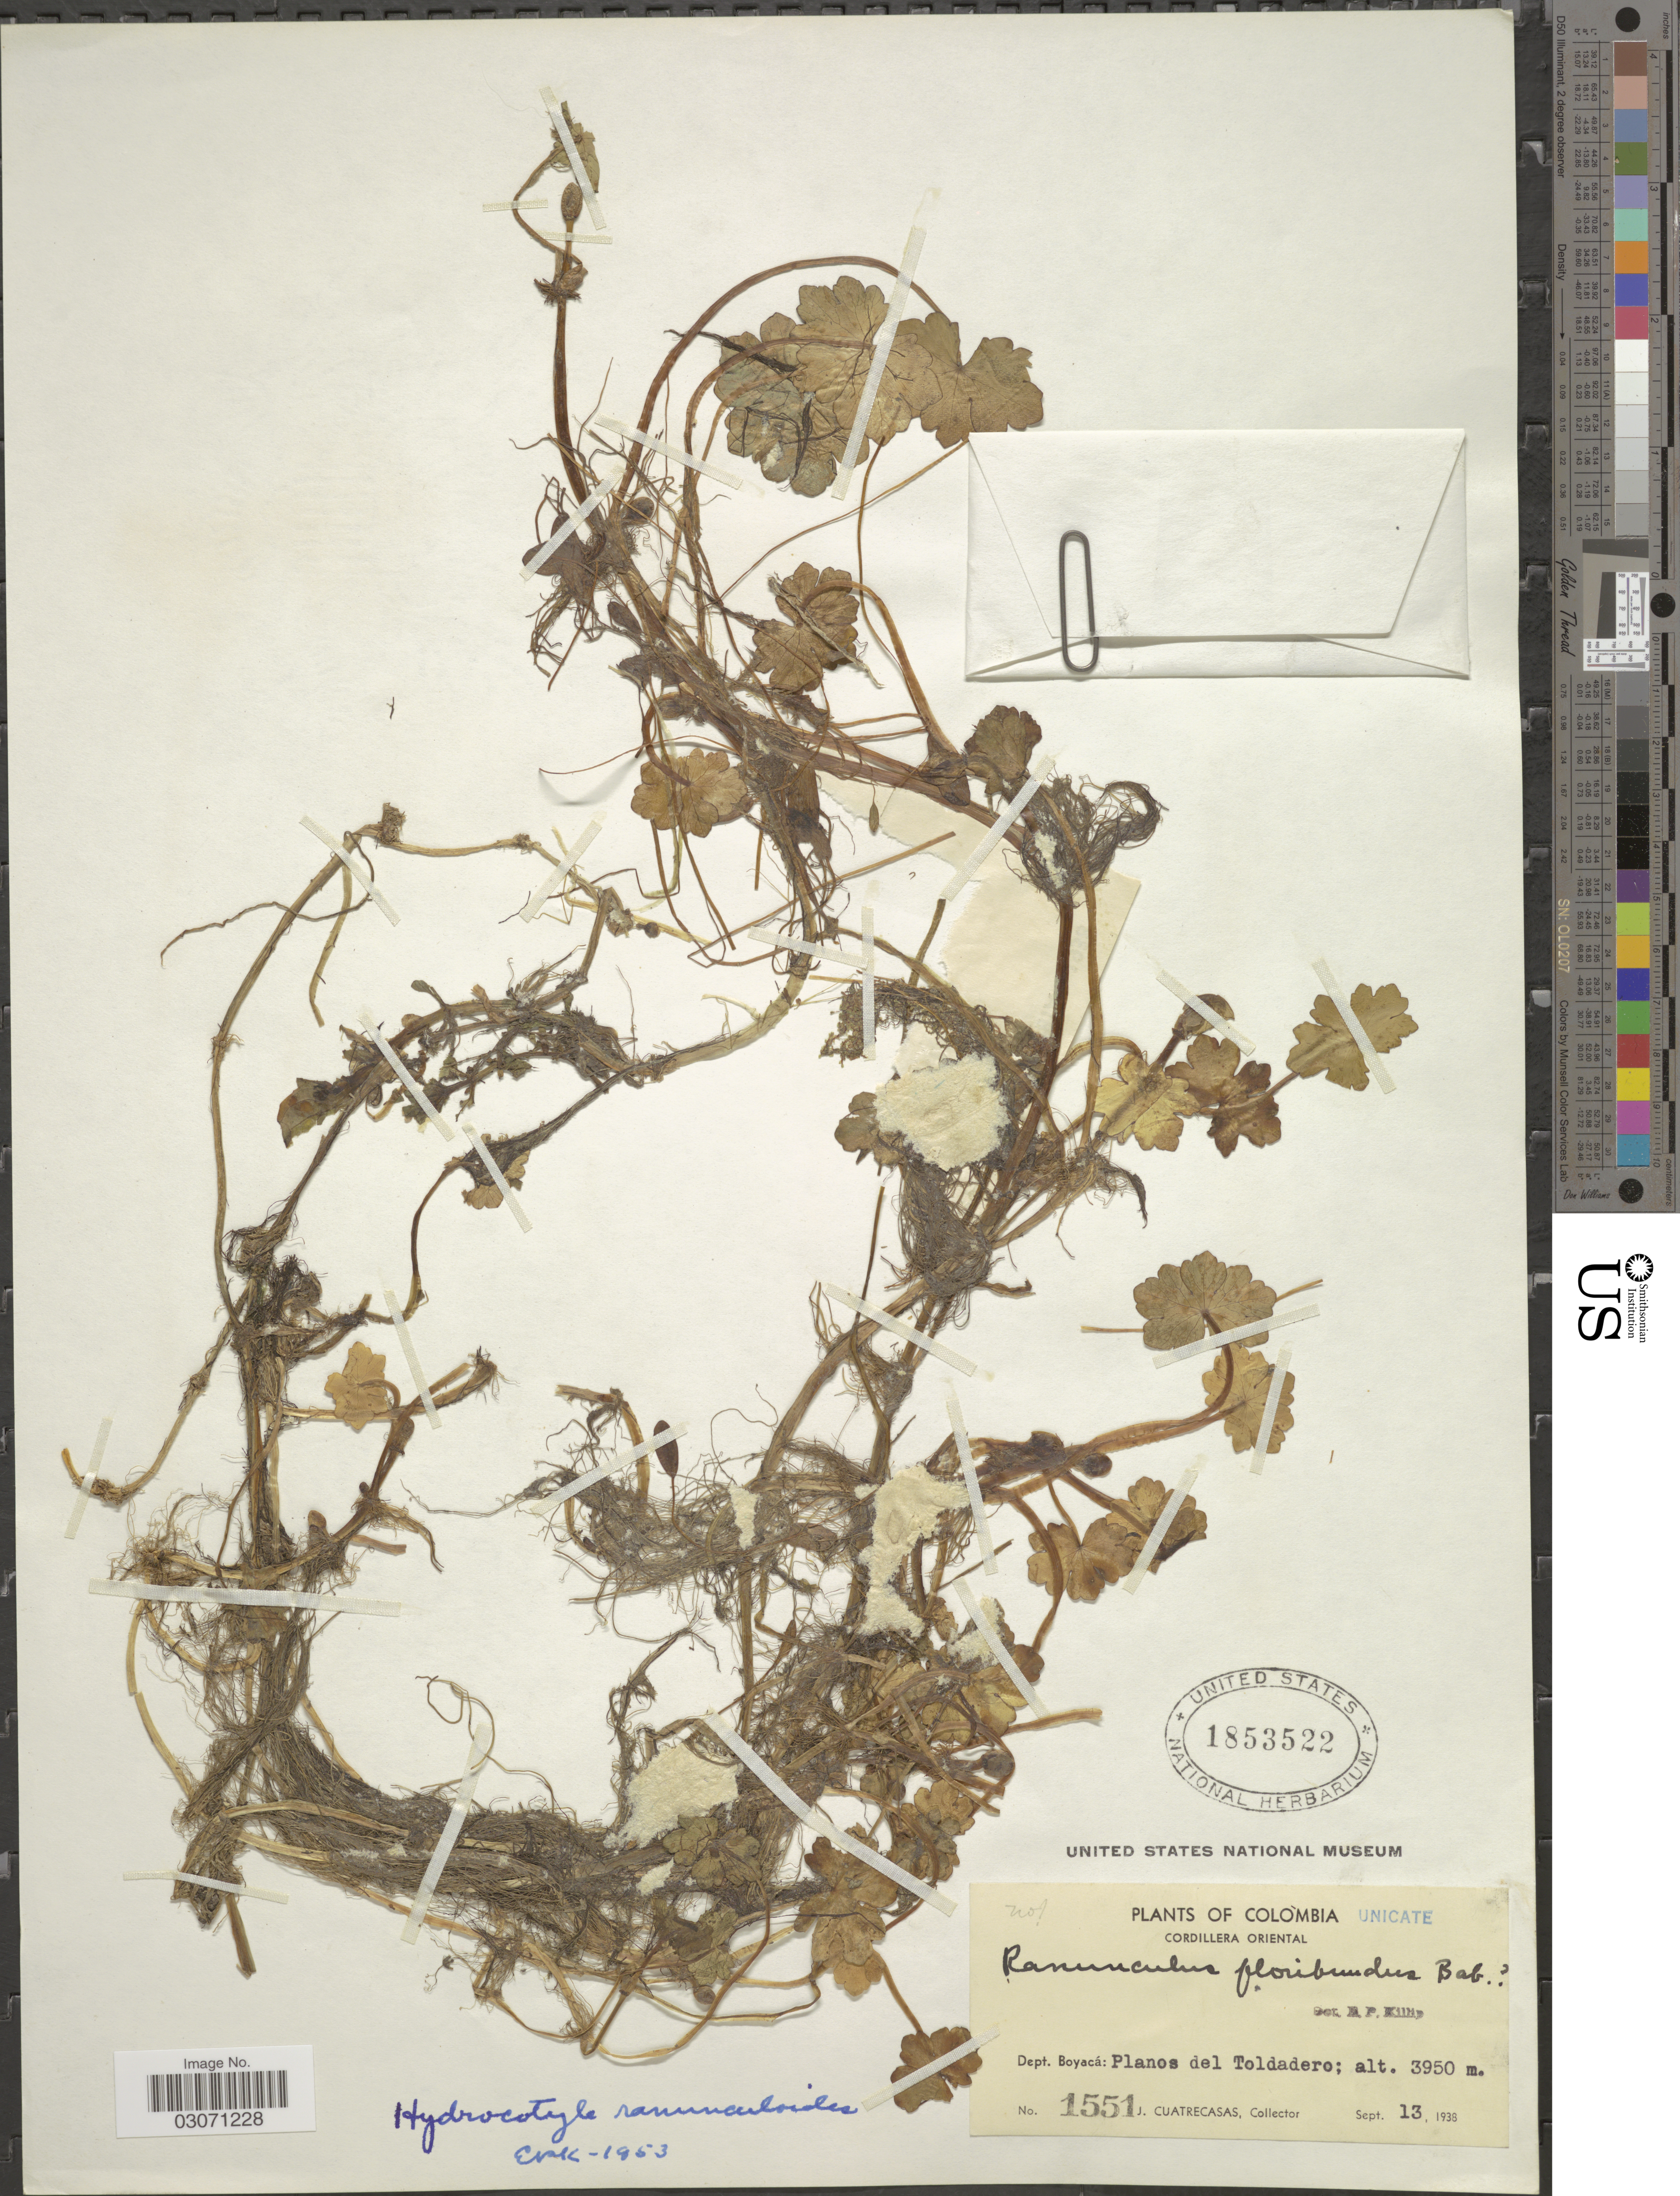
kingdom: Plantae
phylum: Tracheophyta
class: Magnoliopsida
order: Apiales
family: Araliaceae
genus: Hydrocotyle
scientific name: Hydrocotyle ranunculoides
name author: L. f.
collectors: J. Cuatrecasas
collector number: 1551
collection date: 1938-09-13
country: Colombia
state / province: Boyacá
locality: Cordillera Oriental. Dept. Boyacá: Planos del Toldadero.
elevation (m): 3950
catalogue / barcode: US 1853522